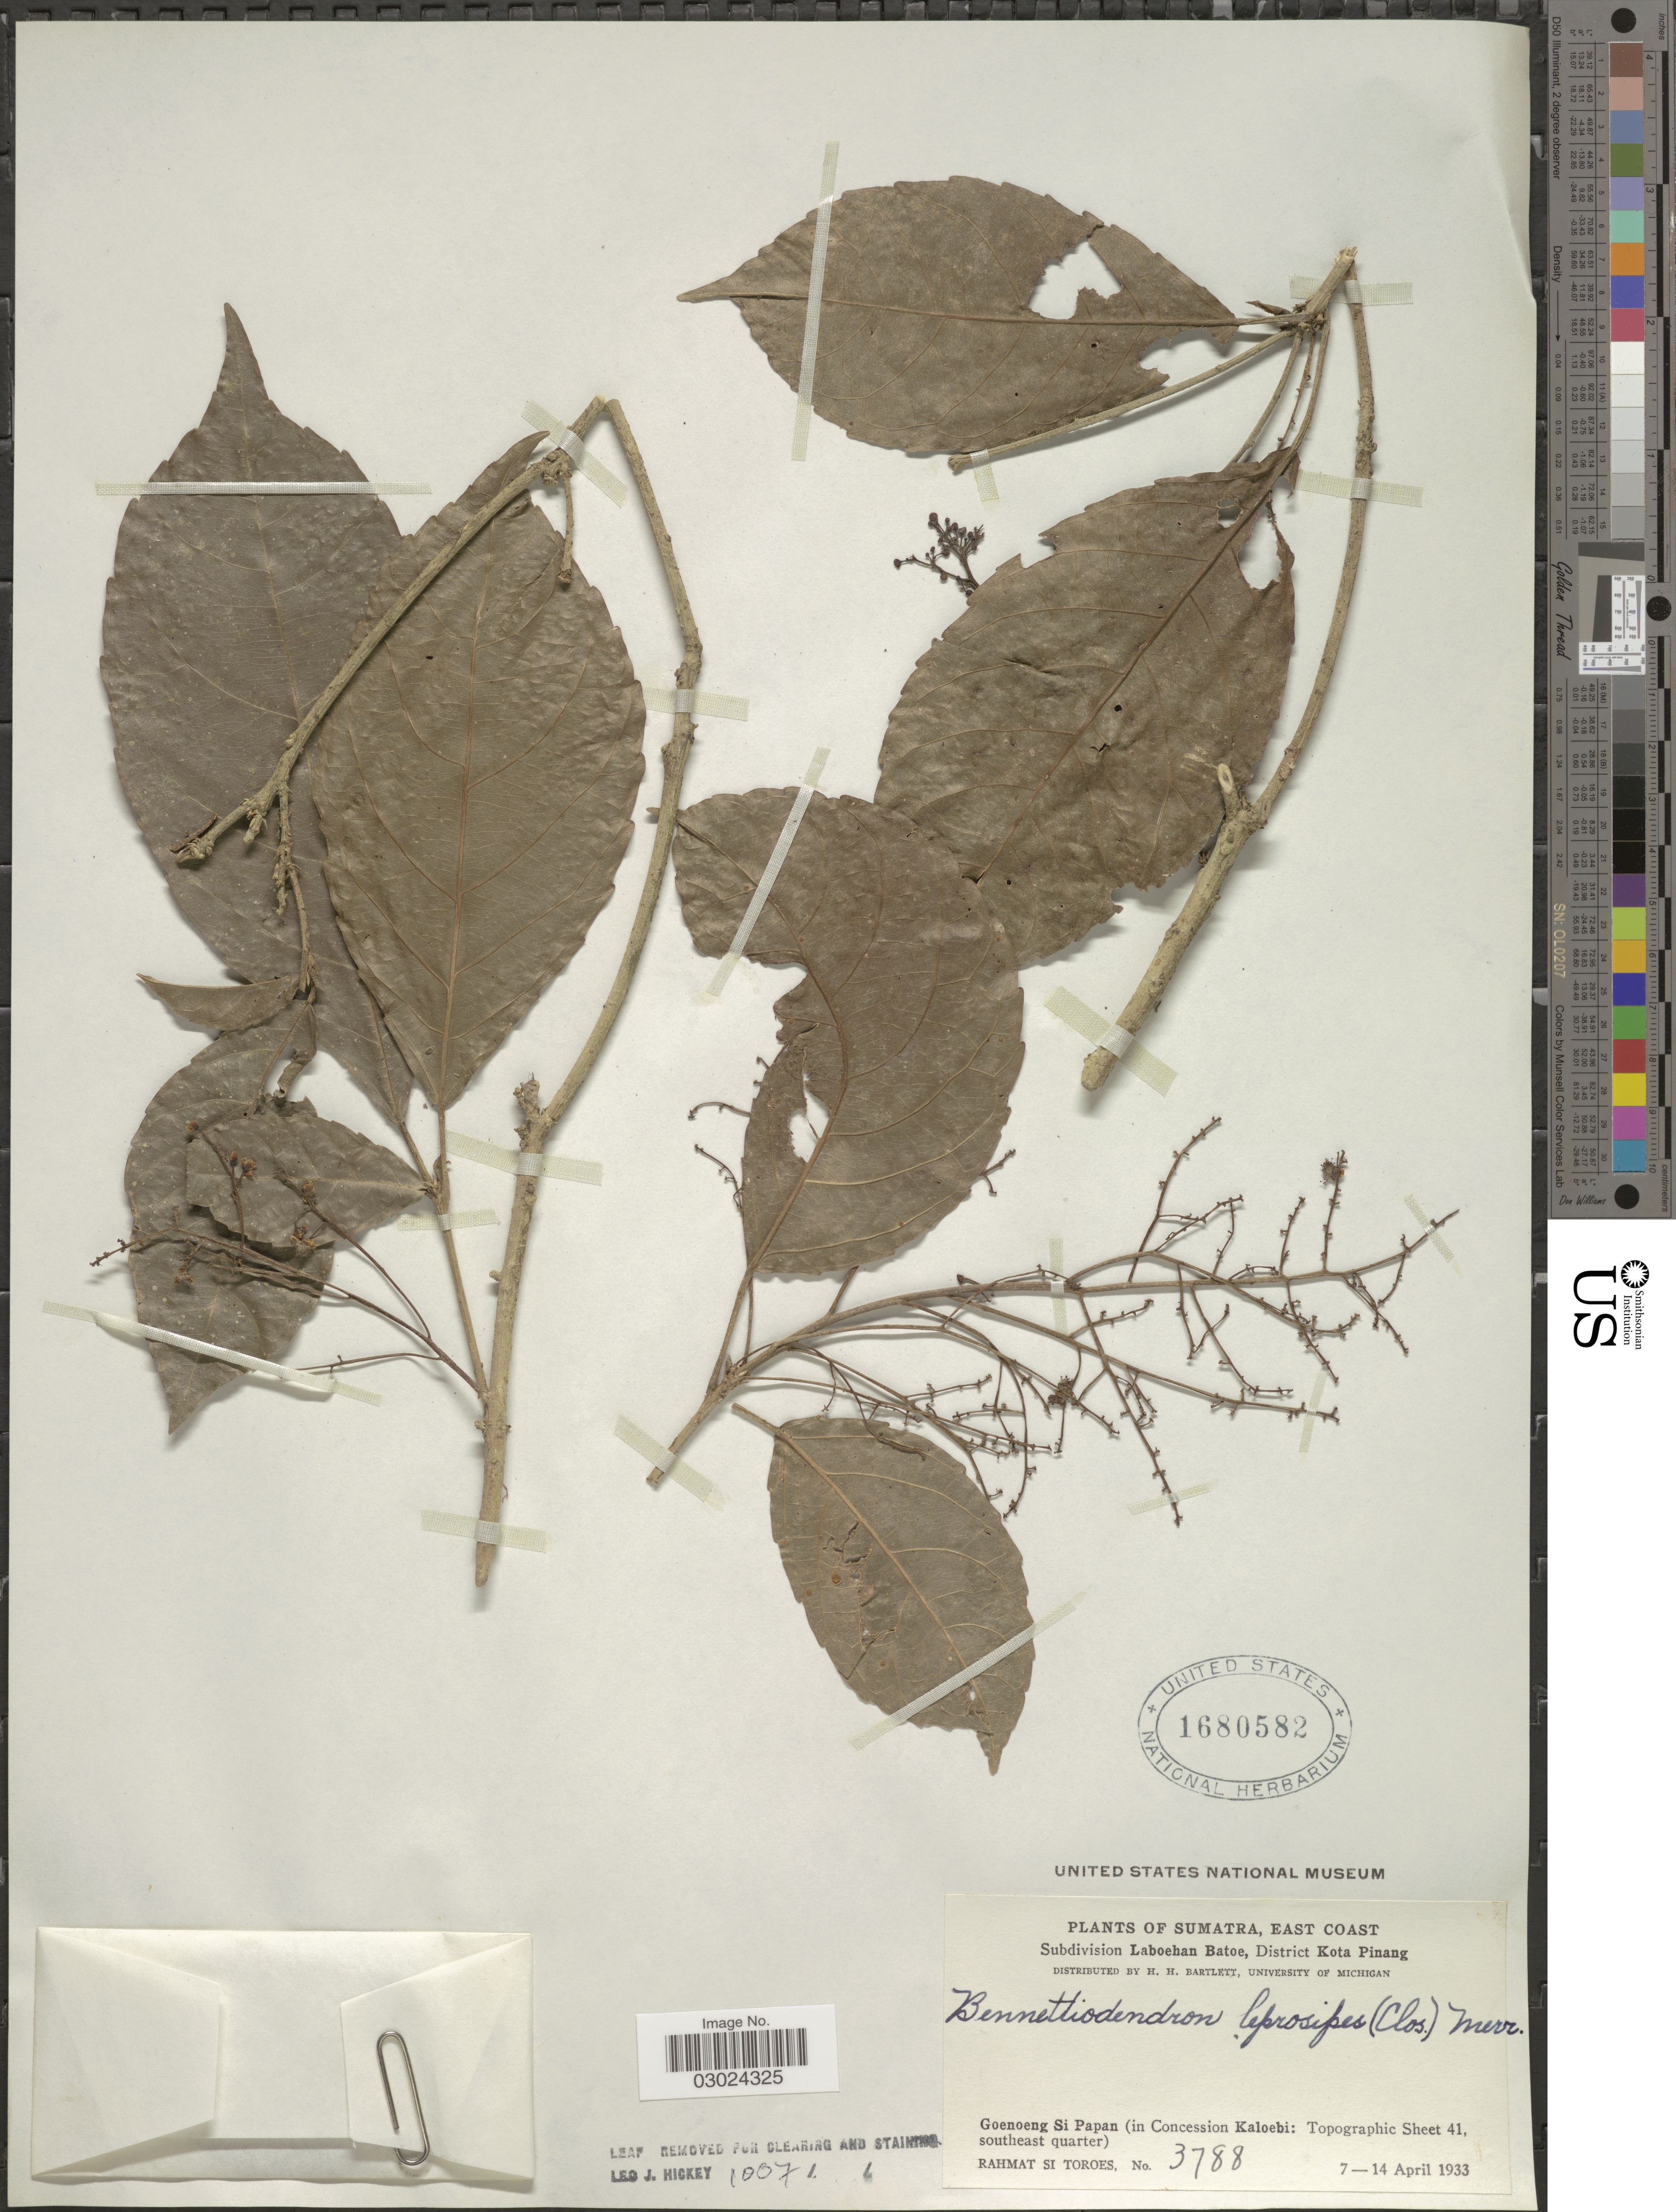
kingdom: Plantae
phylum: Tracheophyta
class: Magnoliopsida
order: Malpighiales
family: Salicaceae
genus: Bennettiodendron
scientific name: Bennettiodendron leprosipes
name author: (Clos) Merr.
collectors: Rahmat Si Boeea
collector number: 3788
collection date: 1933-04-07/1933-04-14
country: Indonesia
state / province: Sumatra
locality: Sumatra, East Coast. Subdivision Laboehan Batoe, District Kota Pinang. Goenoeng Si Papan (in Concession Kaloebi: Topographic Sheet 41, southeast quarter).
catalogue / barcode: US 1680582